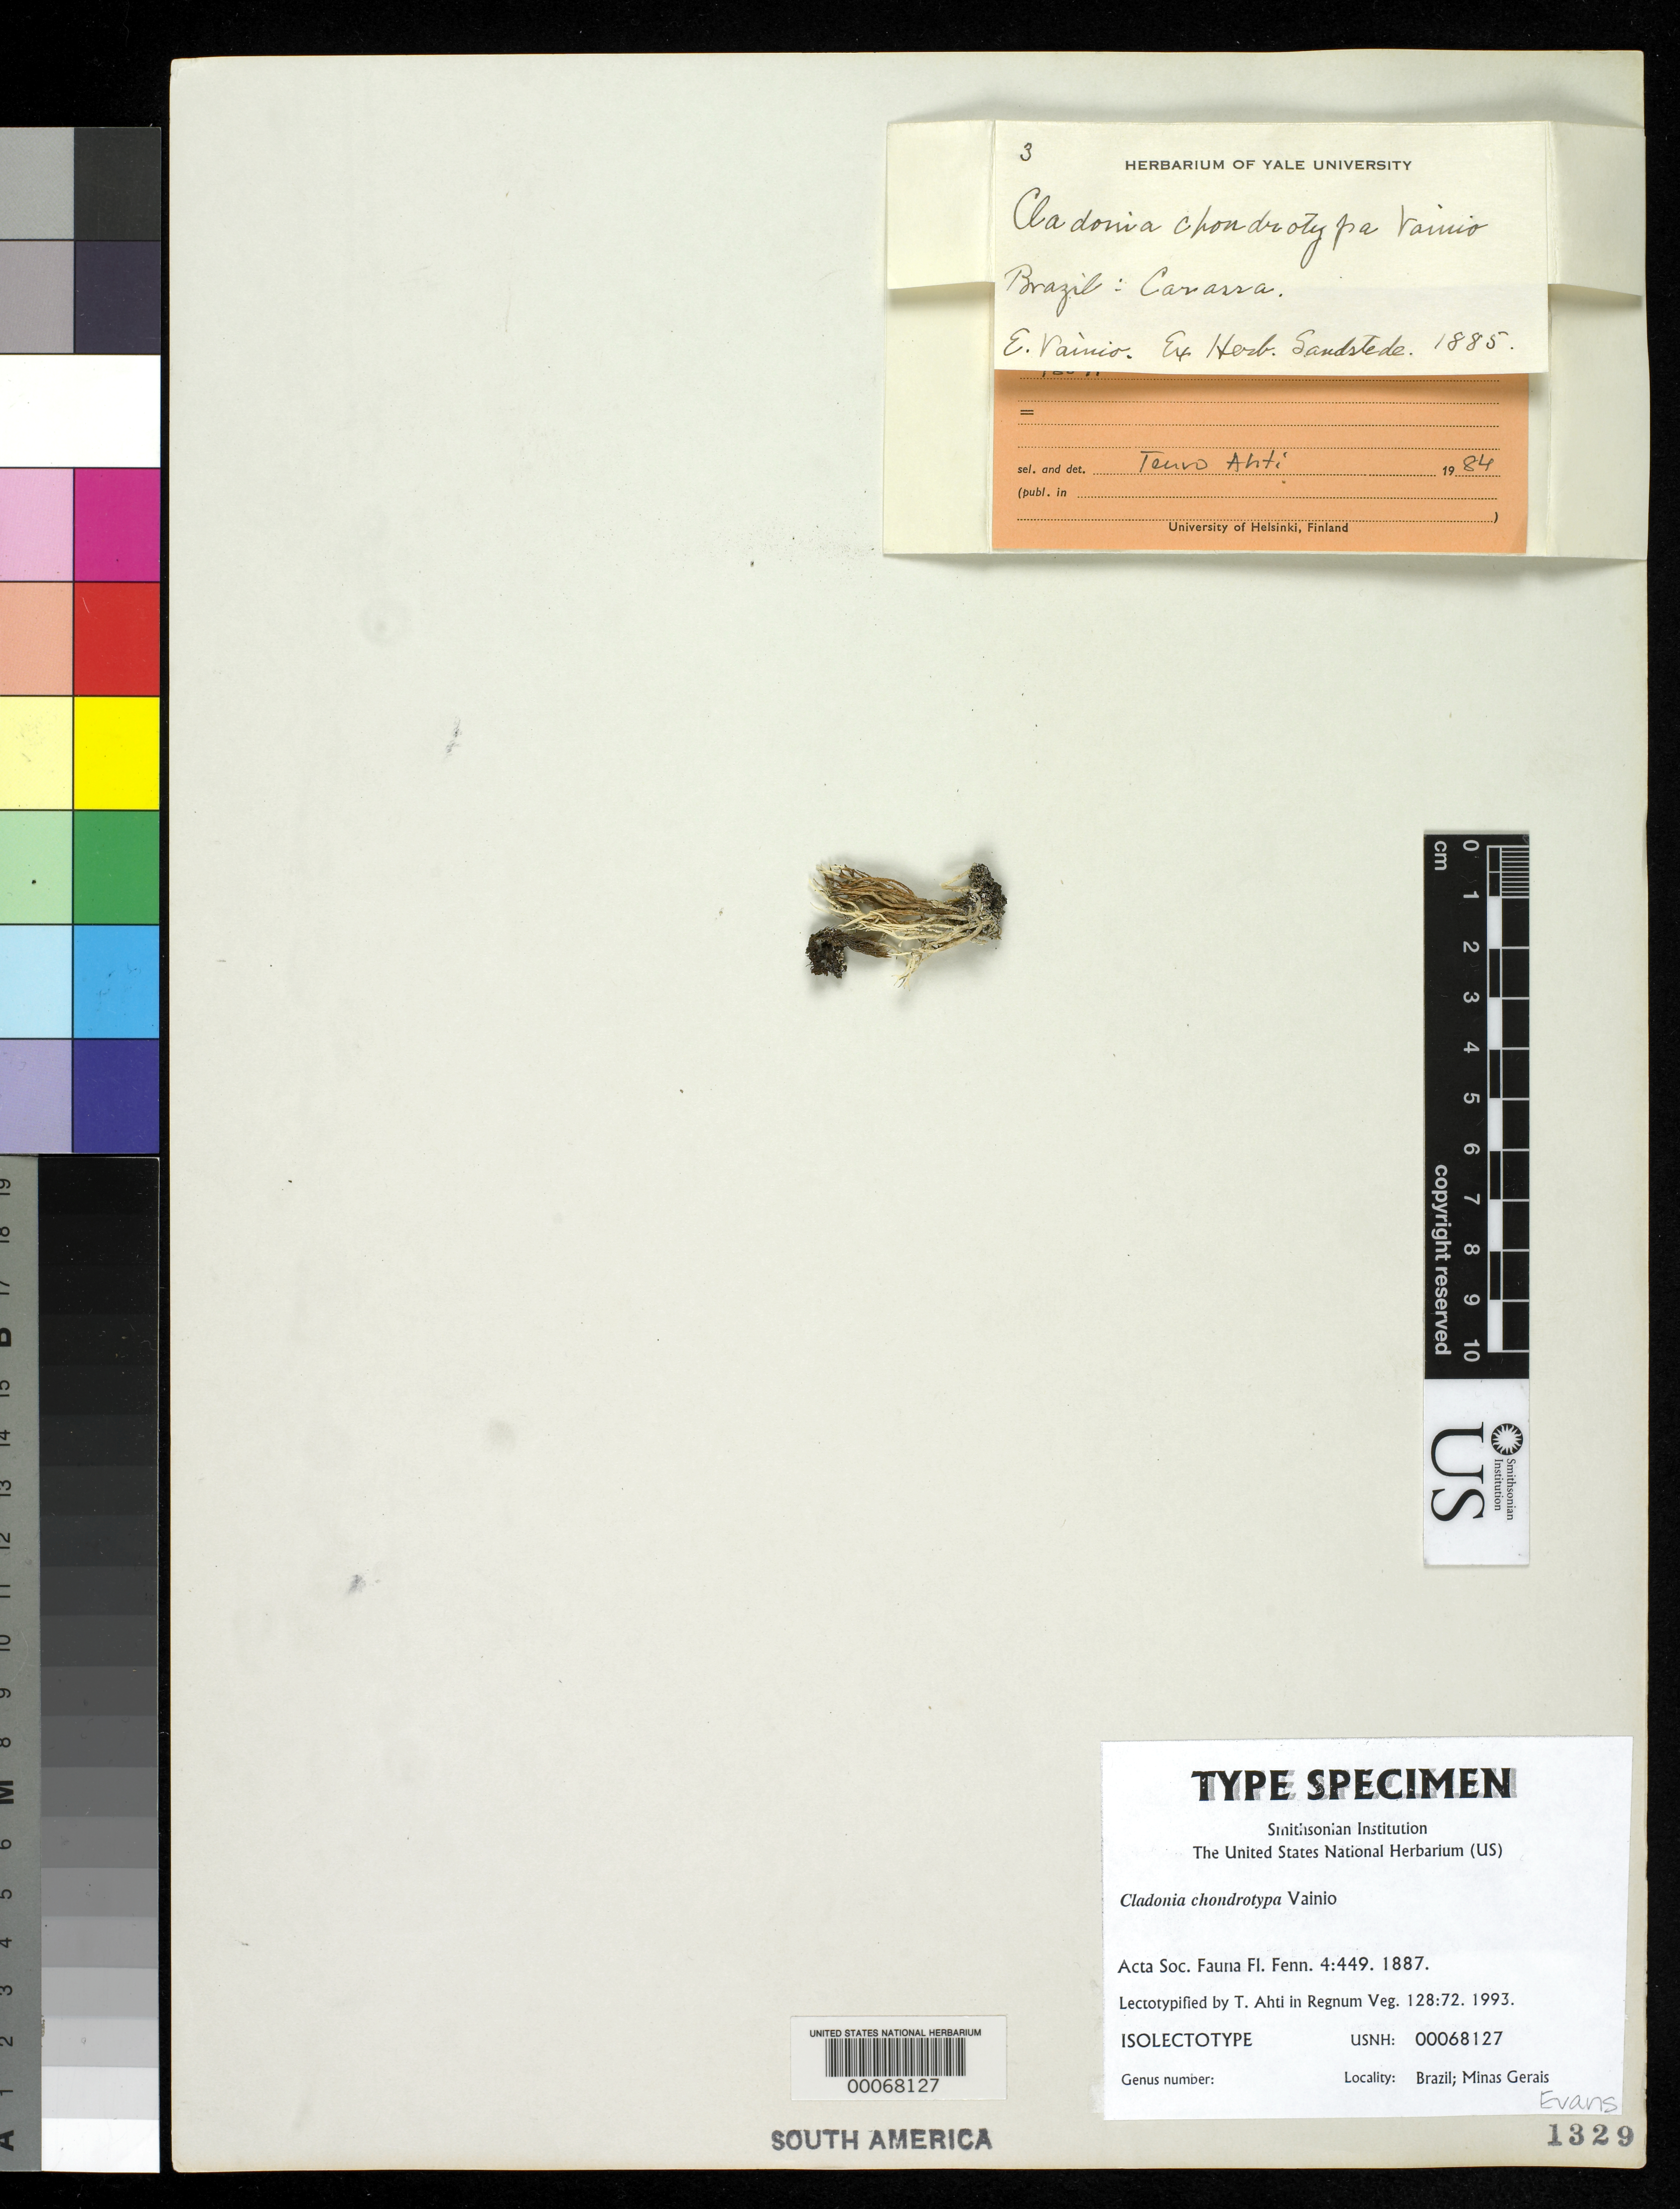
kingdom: Fungi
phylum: Ascomycota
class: Lecanoromycetes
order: Lecanorales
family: Cladoniaceae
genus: Cladonia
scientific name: Cladonia chondrotypa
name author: Vain.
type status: Isolectotype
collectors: E. Vainio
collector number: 3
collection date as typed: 1885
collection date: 1885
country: Brazil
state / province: Minas Gerais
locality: Carassa.